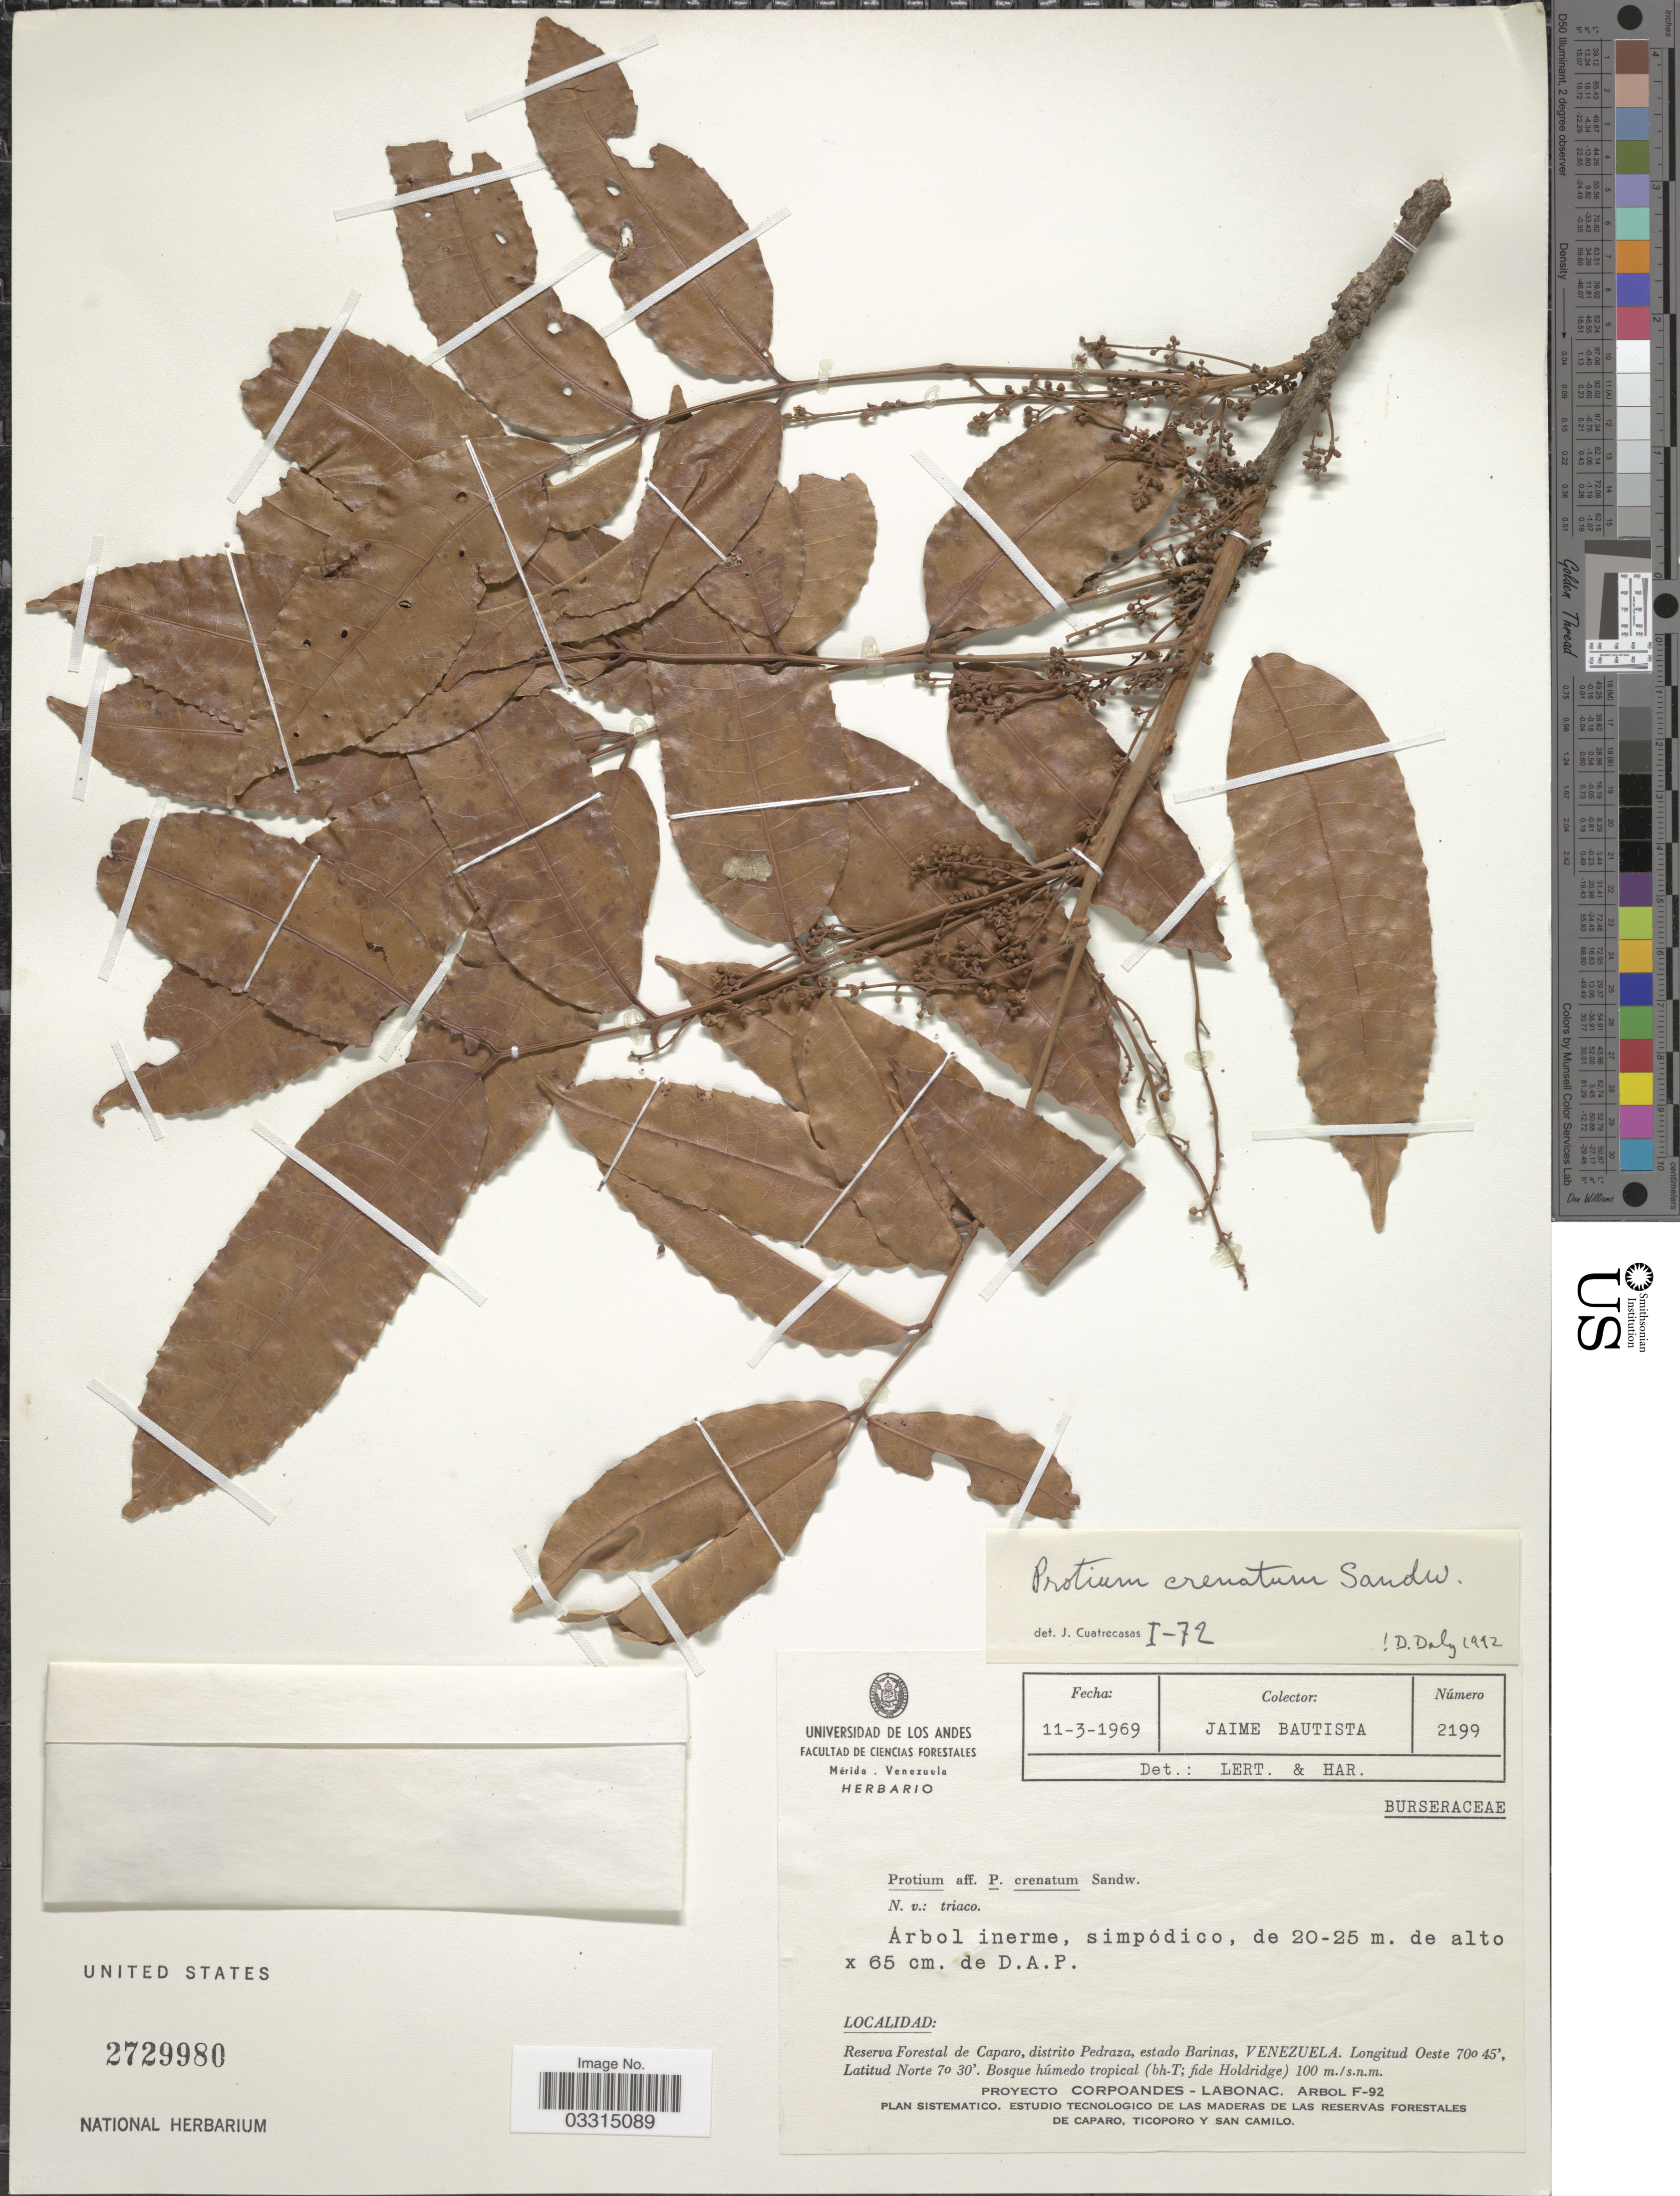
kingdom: Plantae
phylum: Tracheophyta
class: Magnoliopsida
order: Sapindales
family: Burseraceae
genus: Protium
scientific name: Protium crenatum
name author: Sandwith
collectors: J. A. Bautista B.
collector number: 2199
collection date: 1969-03-11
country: Venezuela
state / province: Barinas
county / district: Pedraza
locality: Reserva Forestal de Caparo, distrito Pedraza.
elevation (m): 100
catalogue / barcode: US 2729980